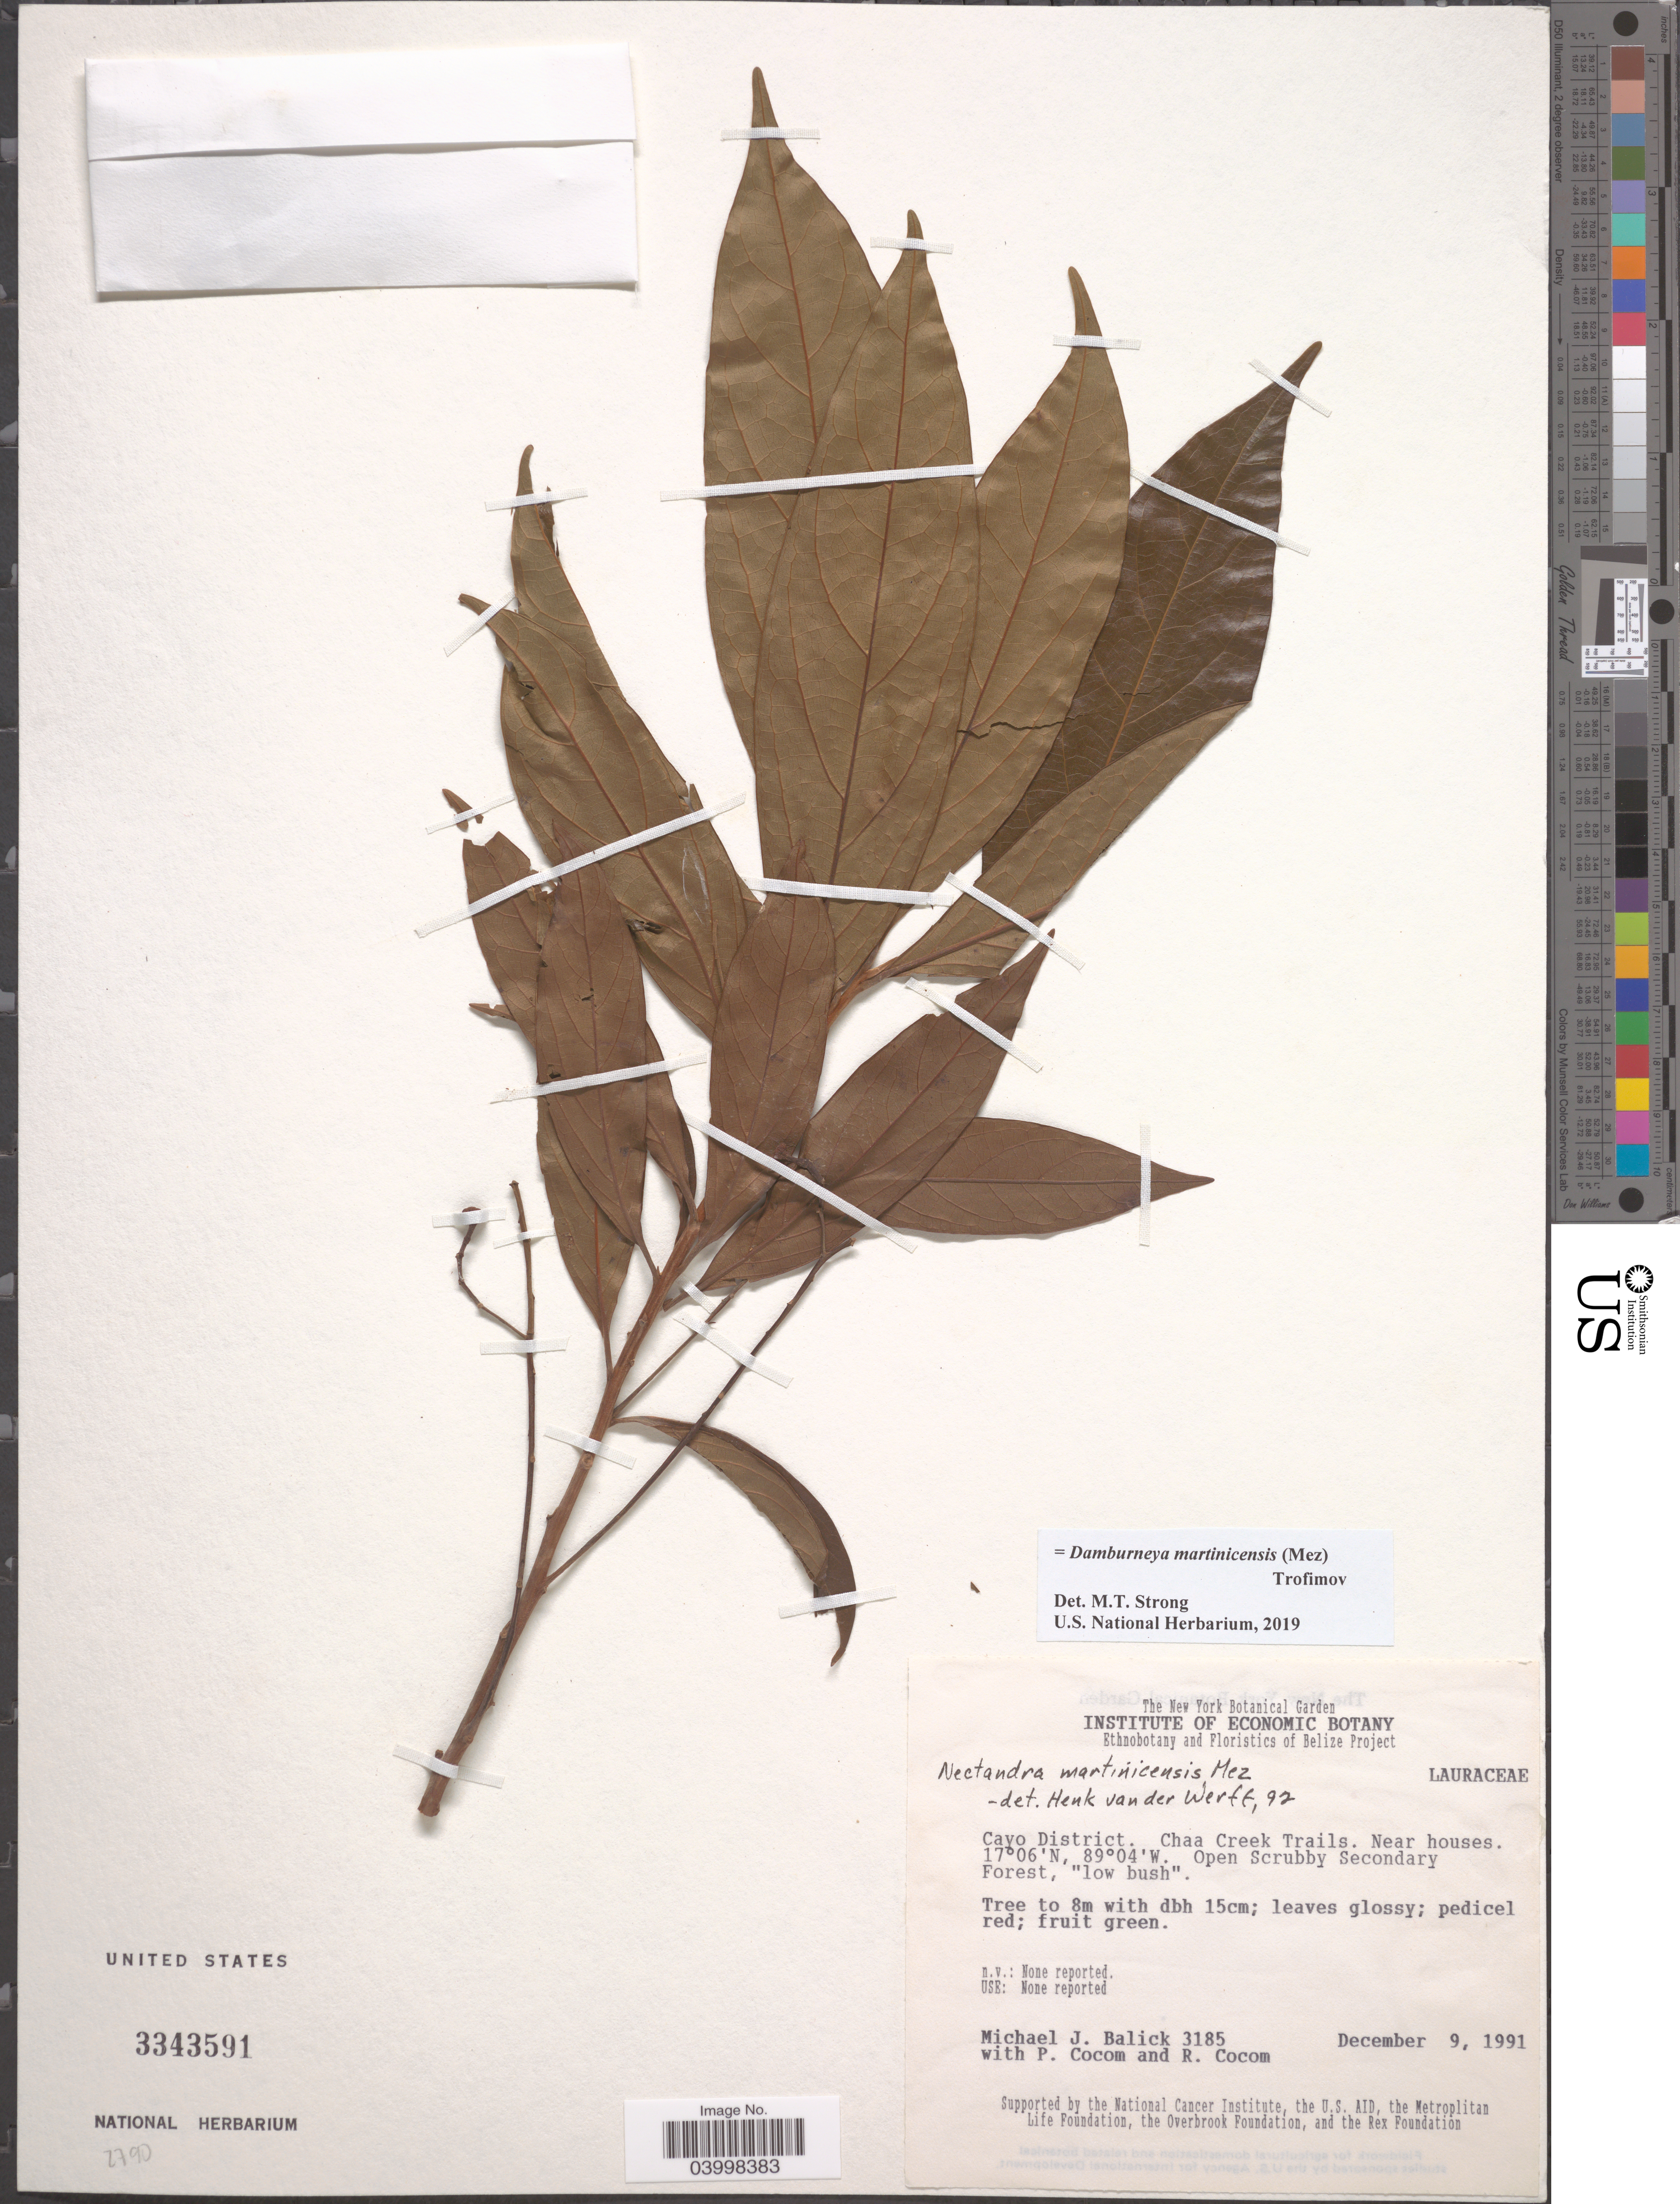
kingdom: Plantae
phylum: Tracheophyta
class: Magnoliopsida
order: Laurales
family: Lauraceae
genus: Damburneya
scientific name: Damburneya martinicensis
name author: (Mez) Trofimov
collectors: M. J. Balick, P. Cocom & R. Cocom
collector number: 3185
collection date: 1991-12-09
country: Belize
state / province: Cayo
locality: Cayo District. Chaa Creek Trails.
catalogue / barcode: US 3343591